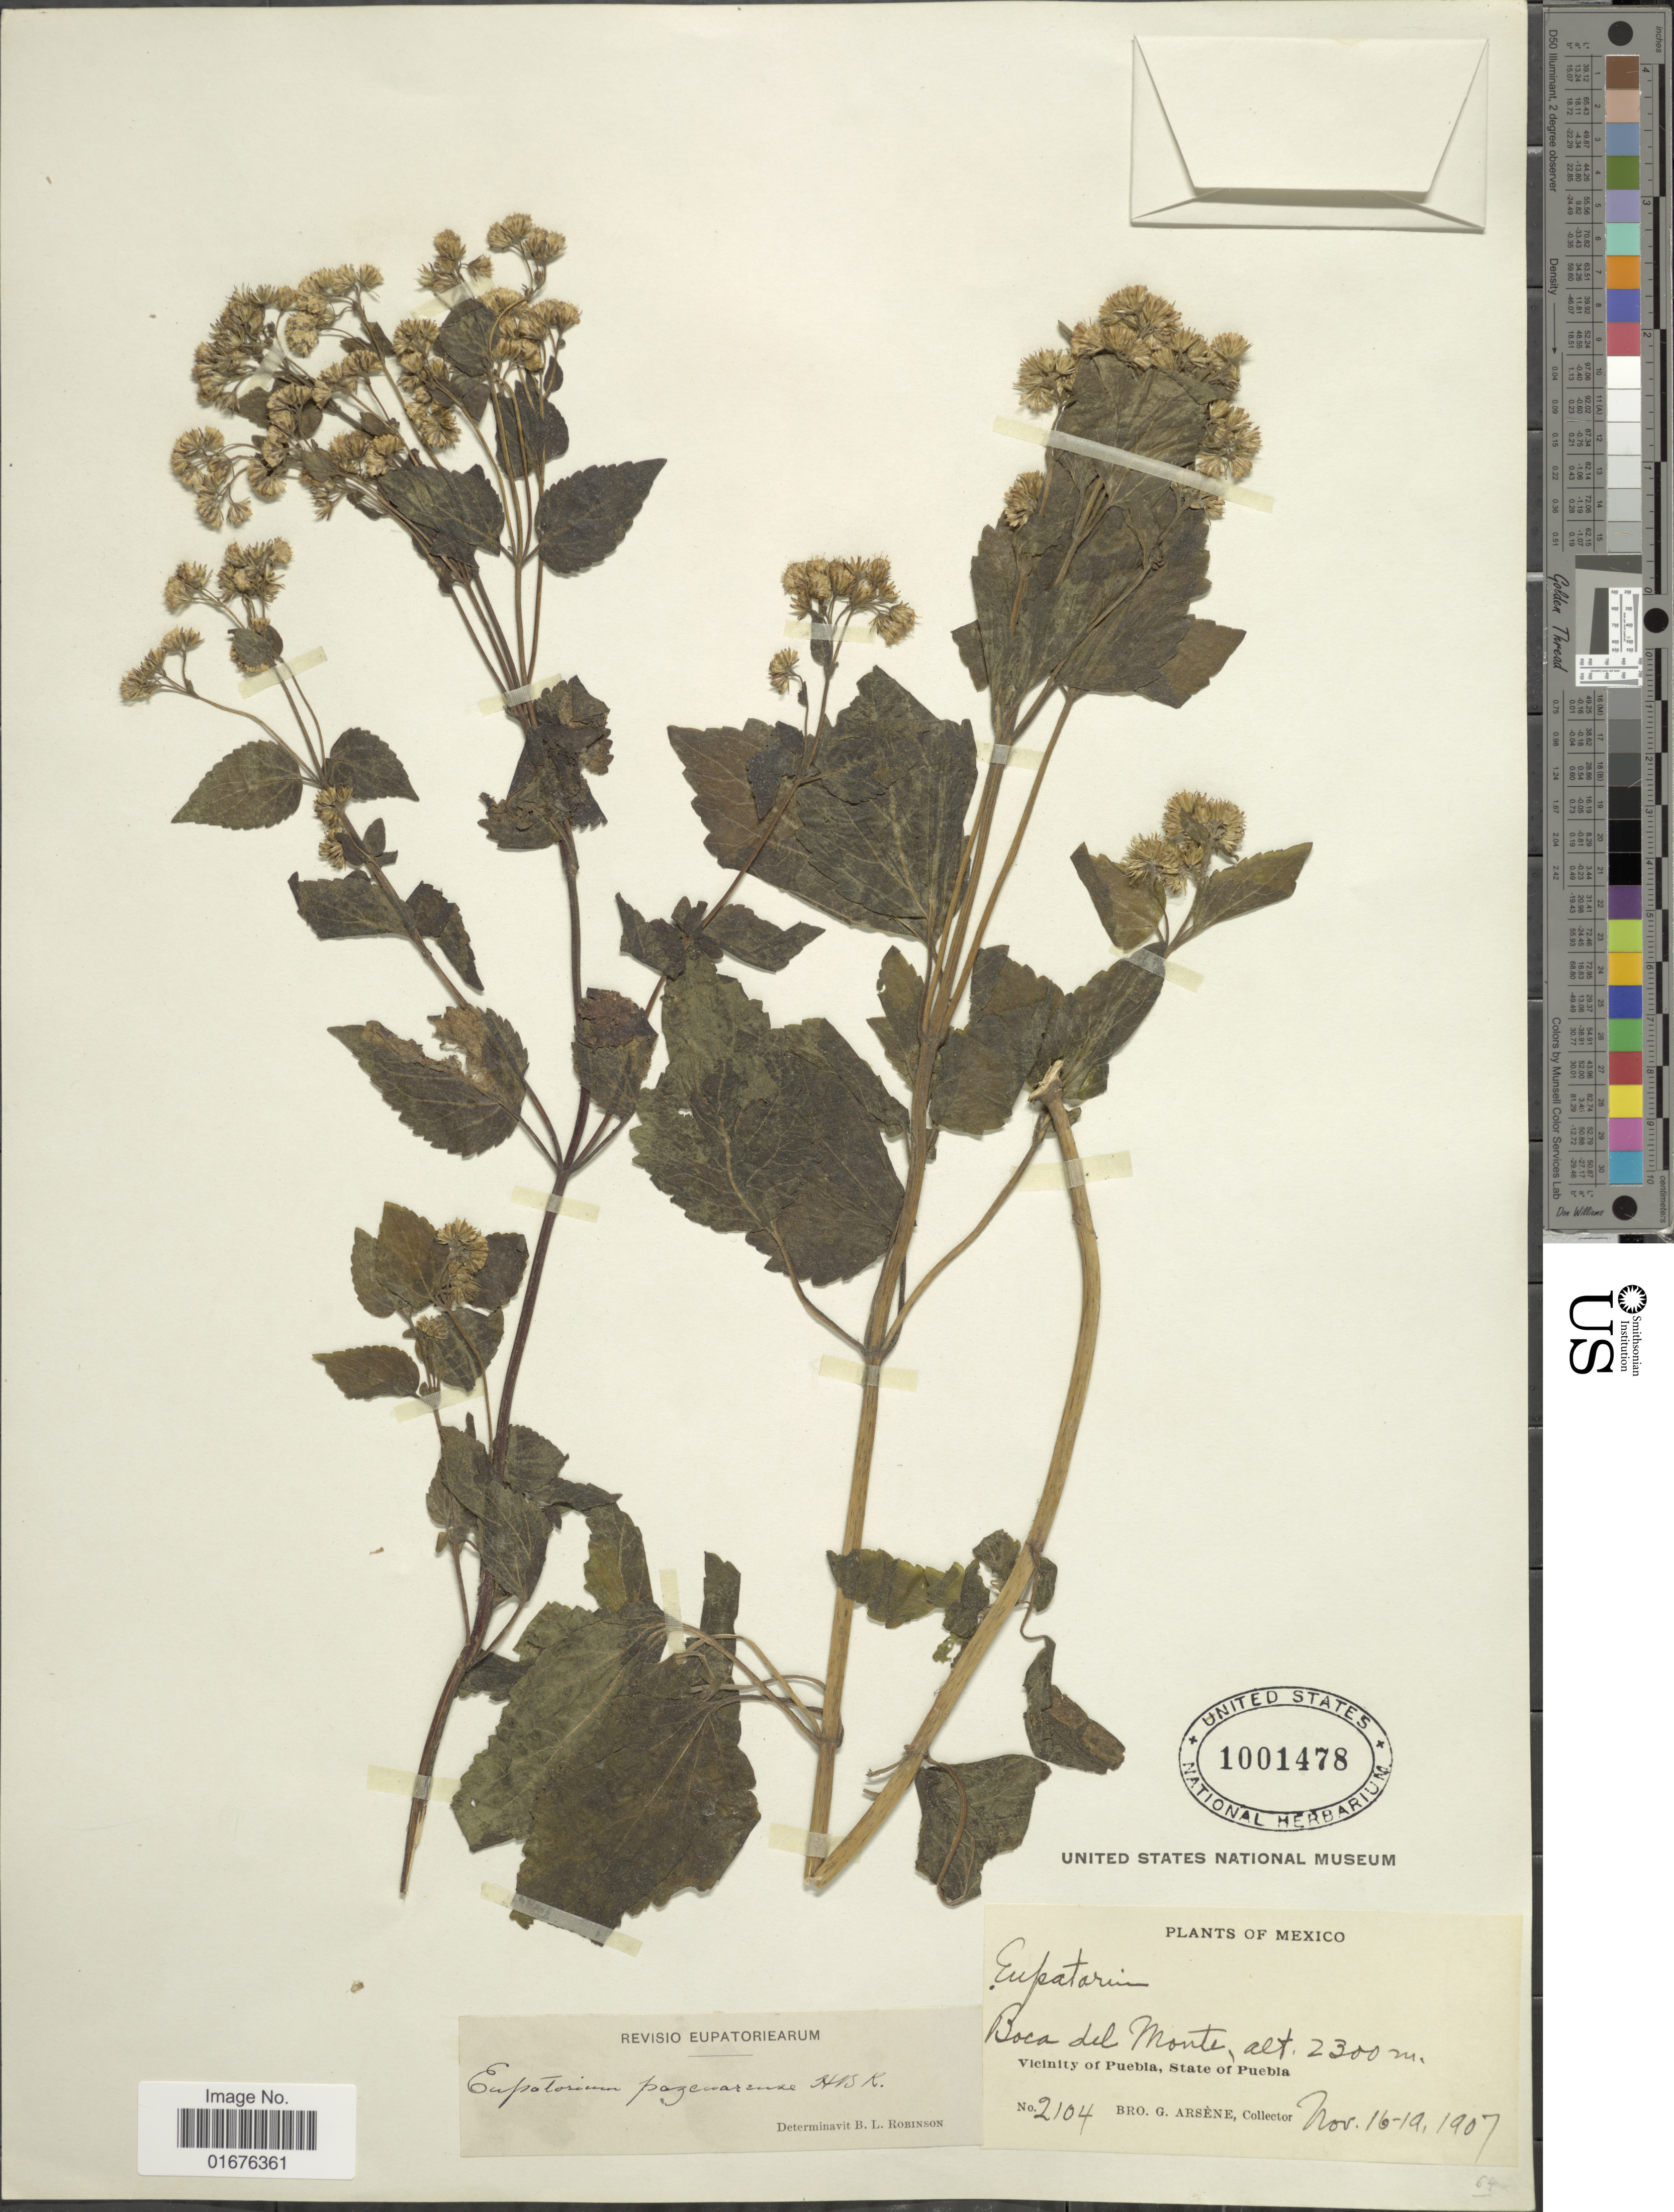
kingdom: Plantae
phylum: Tracheophyta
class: Magnoliopsida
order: Asterales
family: Asteraceae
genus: Ageratina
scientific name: Ageratina pazcuarensis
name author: (Kunth) R.M. King & H. Rob.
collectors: Bro. G. Arsène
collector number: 2104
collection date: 1907-11-16/1907-11-19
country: Mexico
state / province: Puebla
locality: Boca del Monte, Vicinity of Puebla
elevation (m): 2300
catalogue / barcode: US 1001478